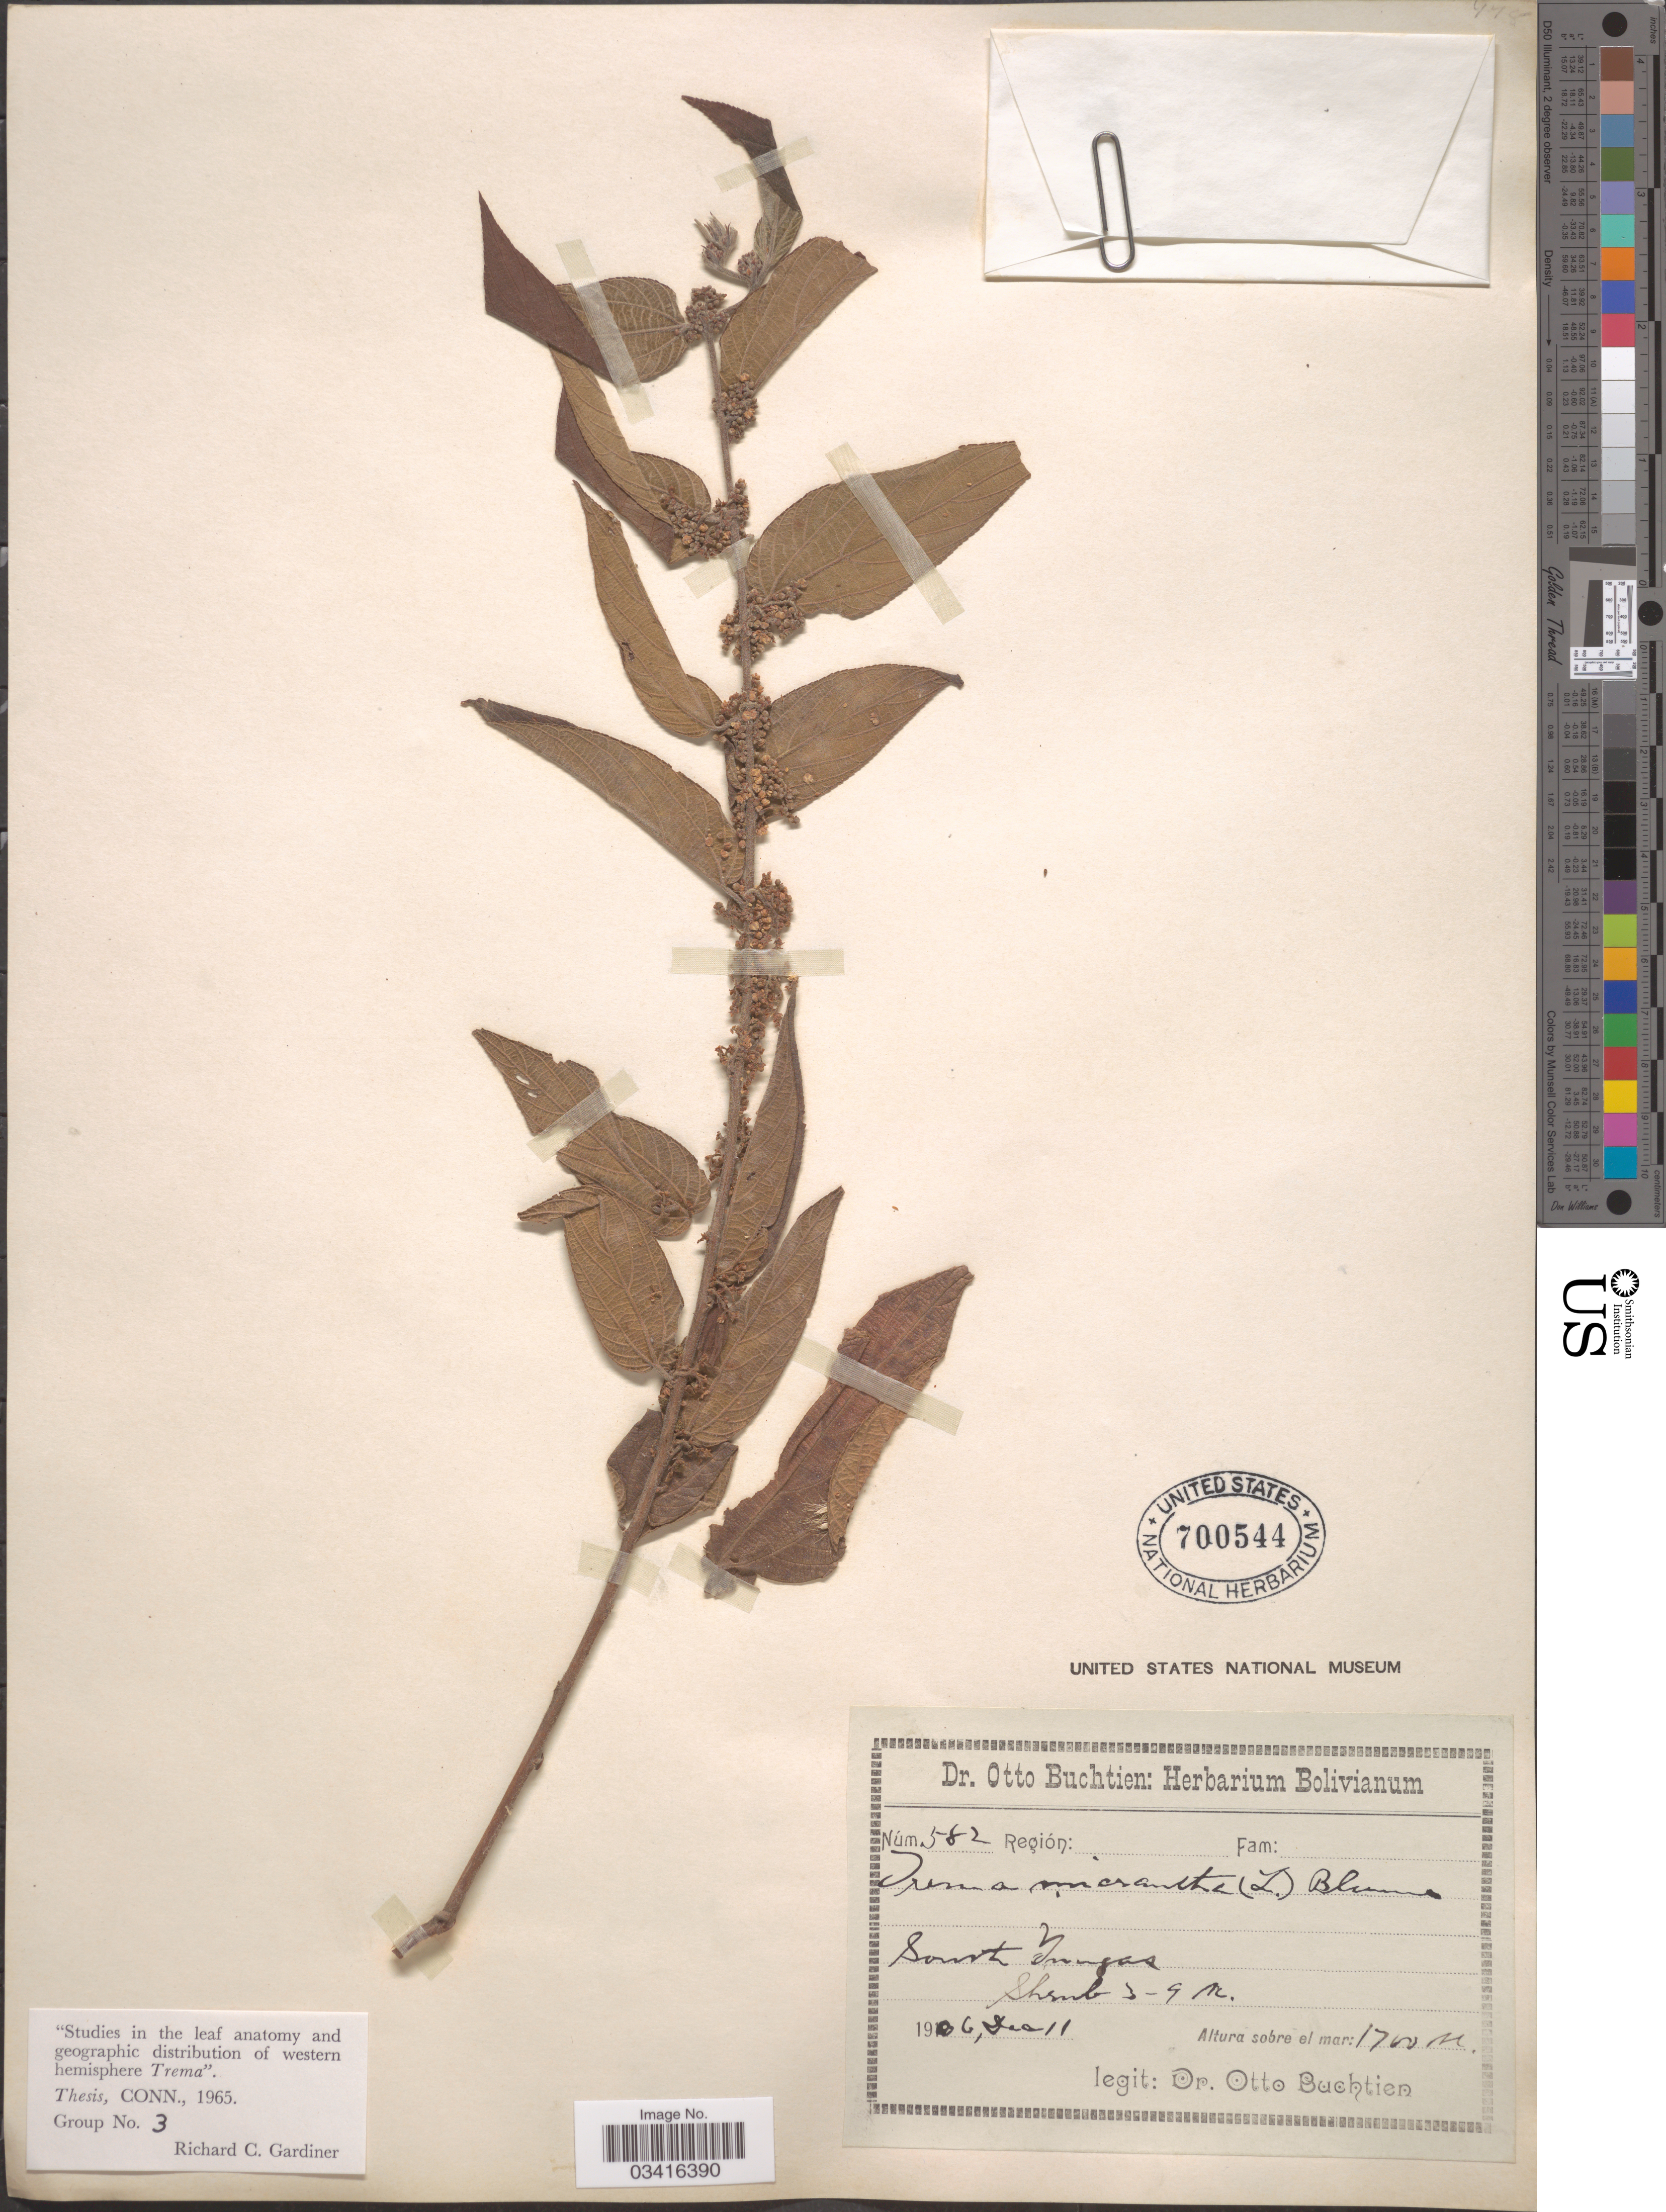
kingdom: Plantae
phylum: Tracheophyta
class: Magnoliopsida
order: Rosales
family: Cannabaceae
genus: Trema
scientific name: Trema micranthum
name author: (L.) Blume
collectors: O. Buchtien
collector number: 582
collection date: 1906-12-11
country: Bolivia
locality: South Yungas.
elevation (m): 1700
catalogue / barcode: US 700544